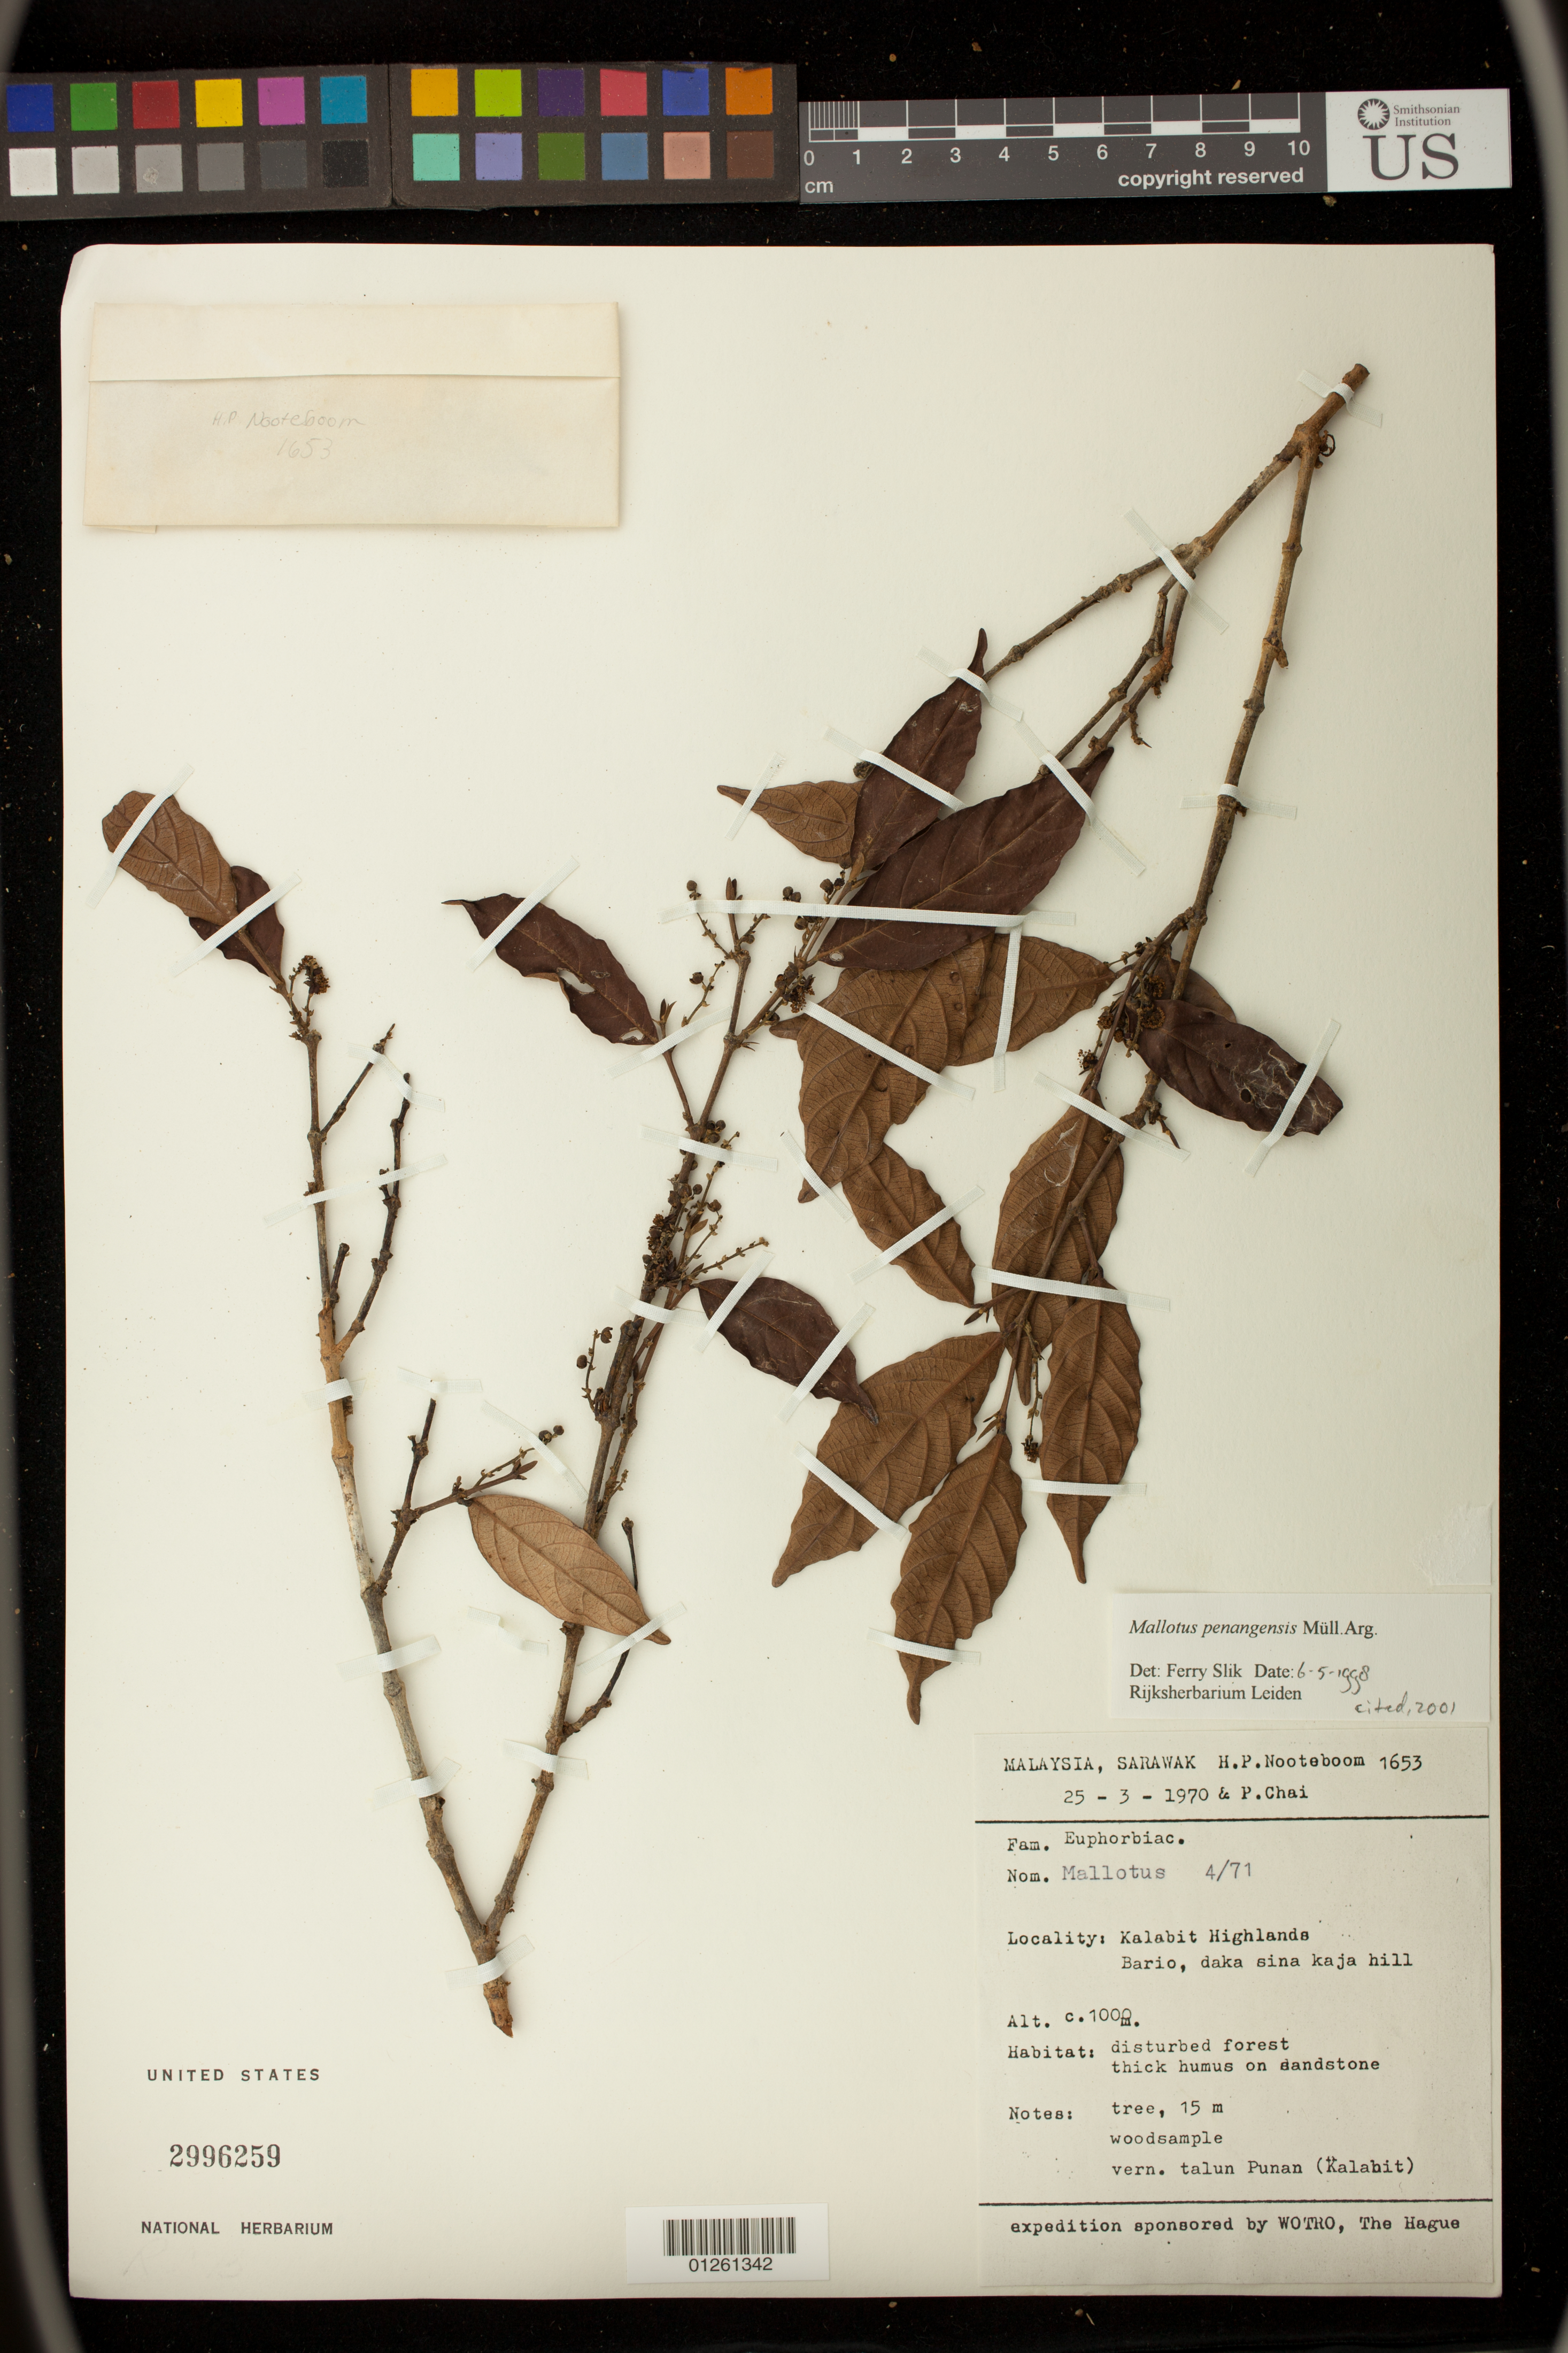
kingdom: Plantae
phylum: Tracheophyta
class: Magnoliopsida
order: Malpighiales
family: Euphorbiaceae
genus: Hancea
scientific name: Hancea penangensis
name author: (Müll. Arg.) S.E.C. Sierra et al.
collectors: H. P. Nooteboom & P. Chai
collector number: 1653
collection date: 1970-03-25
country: Malaysia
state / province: Sarawak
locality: Kalabit [Kelabit] Highlands, Bario, daka sina kaja hill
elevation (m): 1000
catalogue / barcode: US 2996259